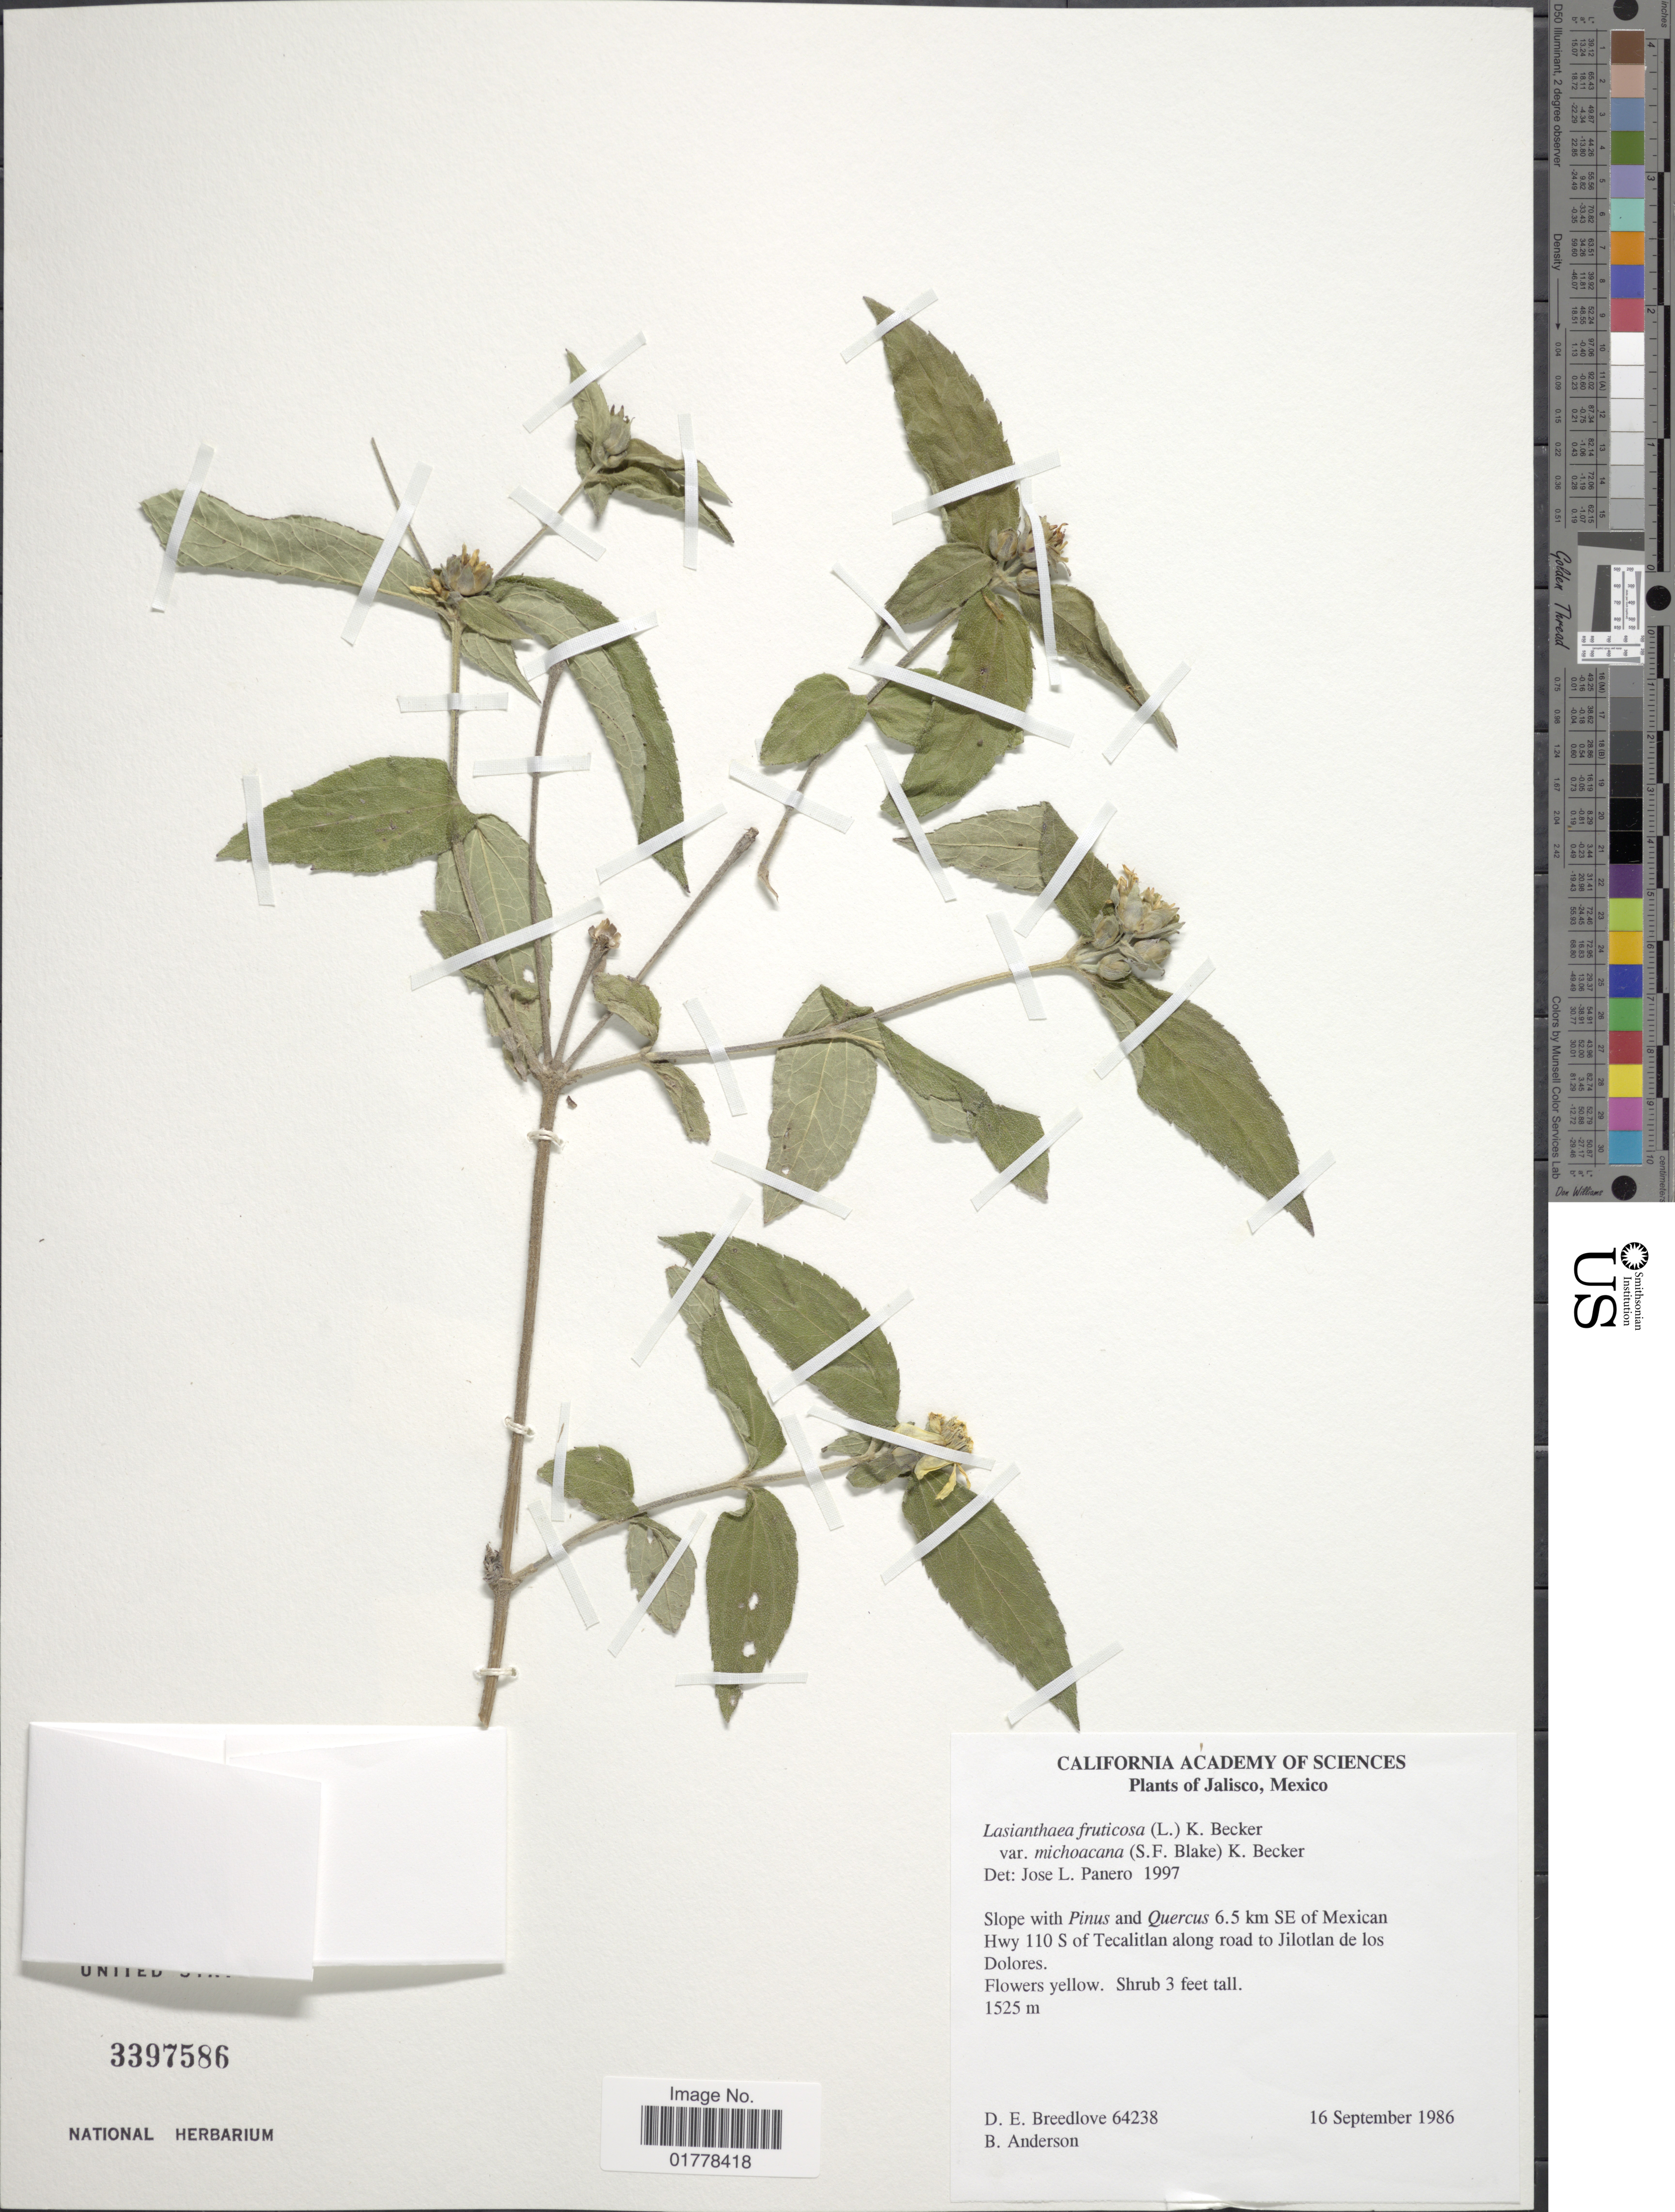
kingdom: Plantae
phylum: Tracheophyta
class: Magnoliopsida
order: Asterales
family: Asteraceae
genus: Lasianthaea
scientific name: Lasianthaea fruticosa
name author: (L.) K.M. Becker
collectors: D. E. Breedlove & B. Anderson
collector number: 64238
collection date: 1986-09-16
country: Mexico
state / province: Jalisco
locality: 6.5 km SE of Mexican Hwy 110 S of Tecalitlan along road to Jilotlan de los Dolores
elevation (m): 1525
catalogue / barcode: US 3397586